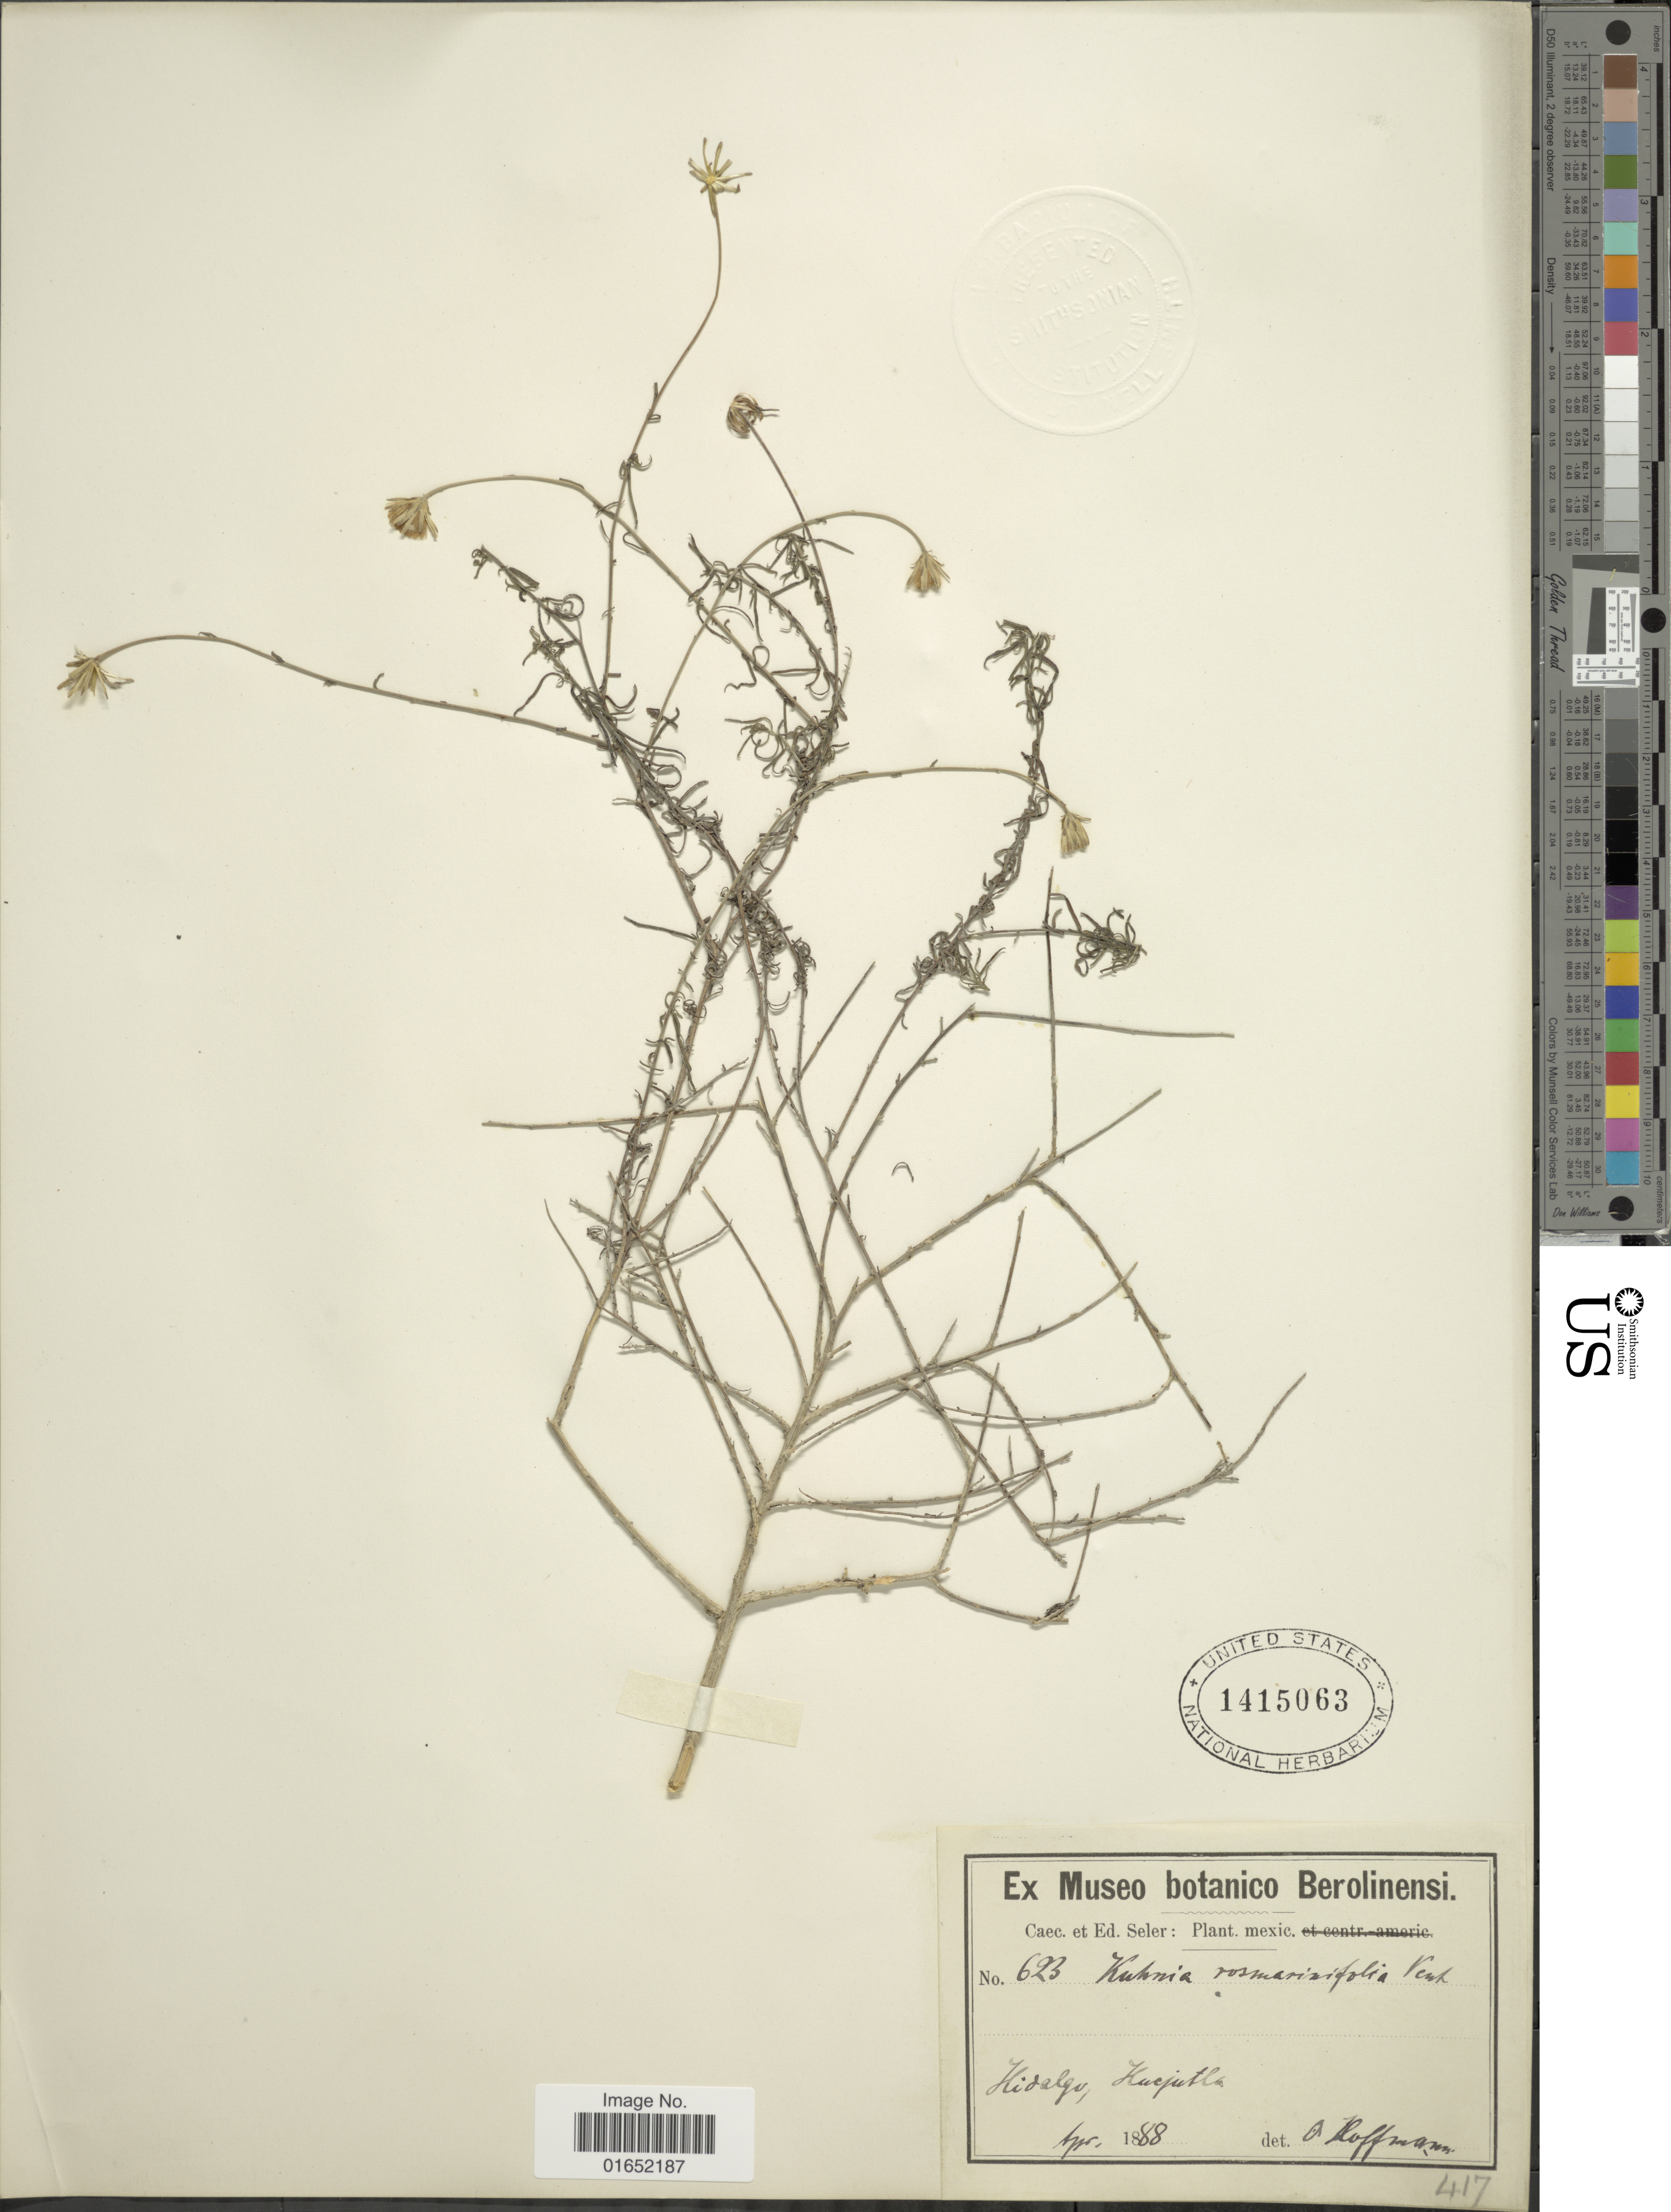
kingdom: Plantae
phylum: Tracheophyta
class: Magnoliopsida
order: Asterales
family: Asteraceae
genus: Brickellia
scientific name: Brickellia rosmarinifolia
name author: (Vent.) W.A. Weber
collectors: C. Seler & E. G. Seler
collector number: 623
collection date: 1888-04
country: Mexico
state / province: Hidalgo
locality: Hucjutla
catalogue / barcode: US 1415063